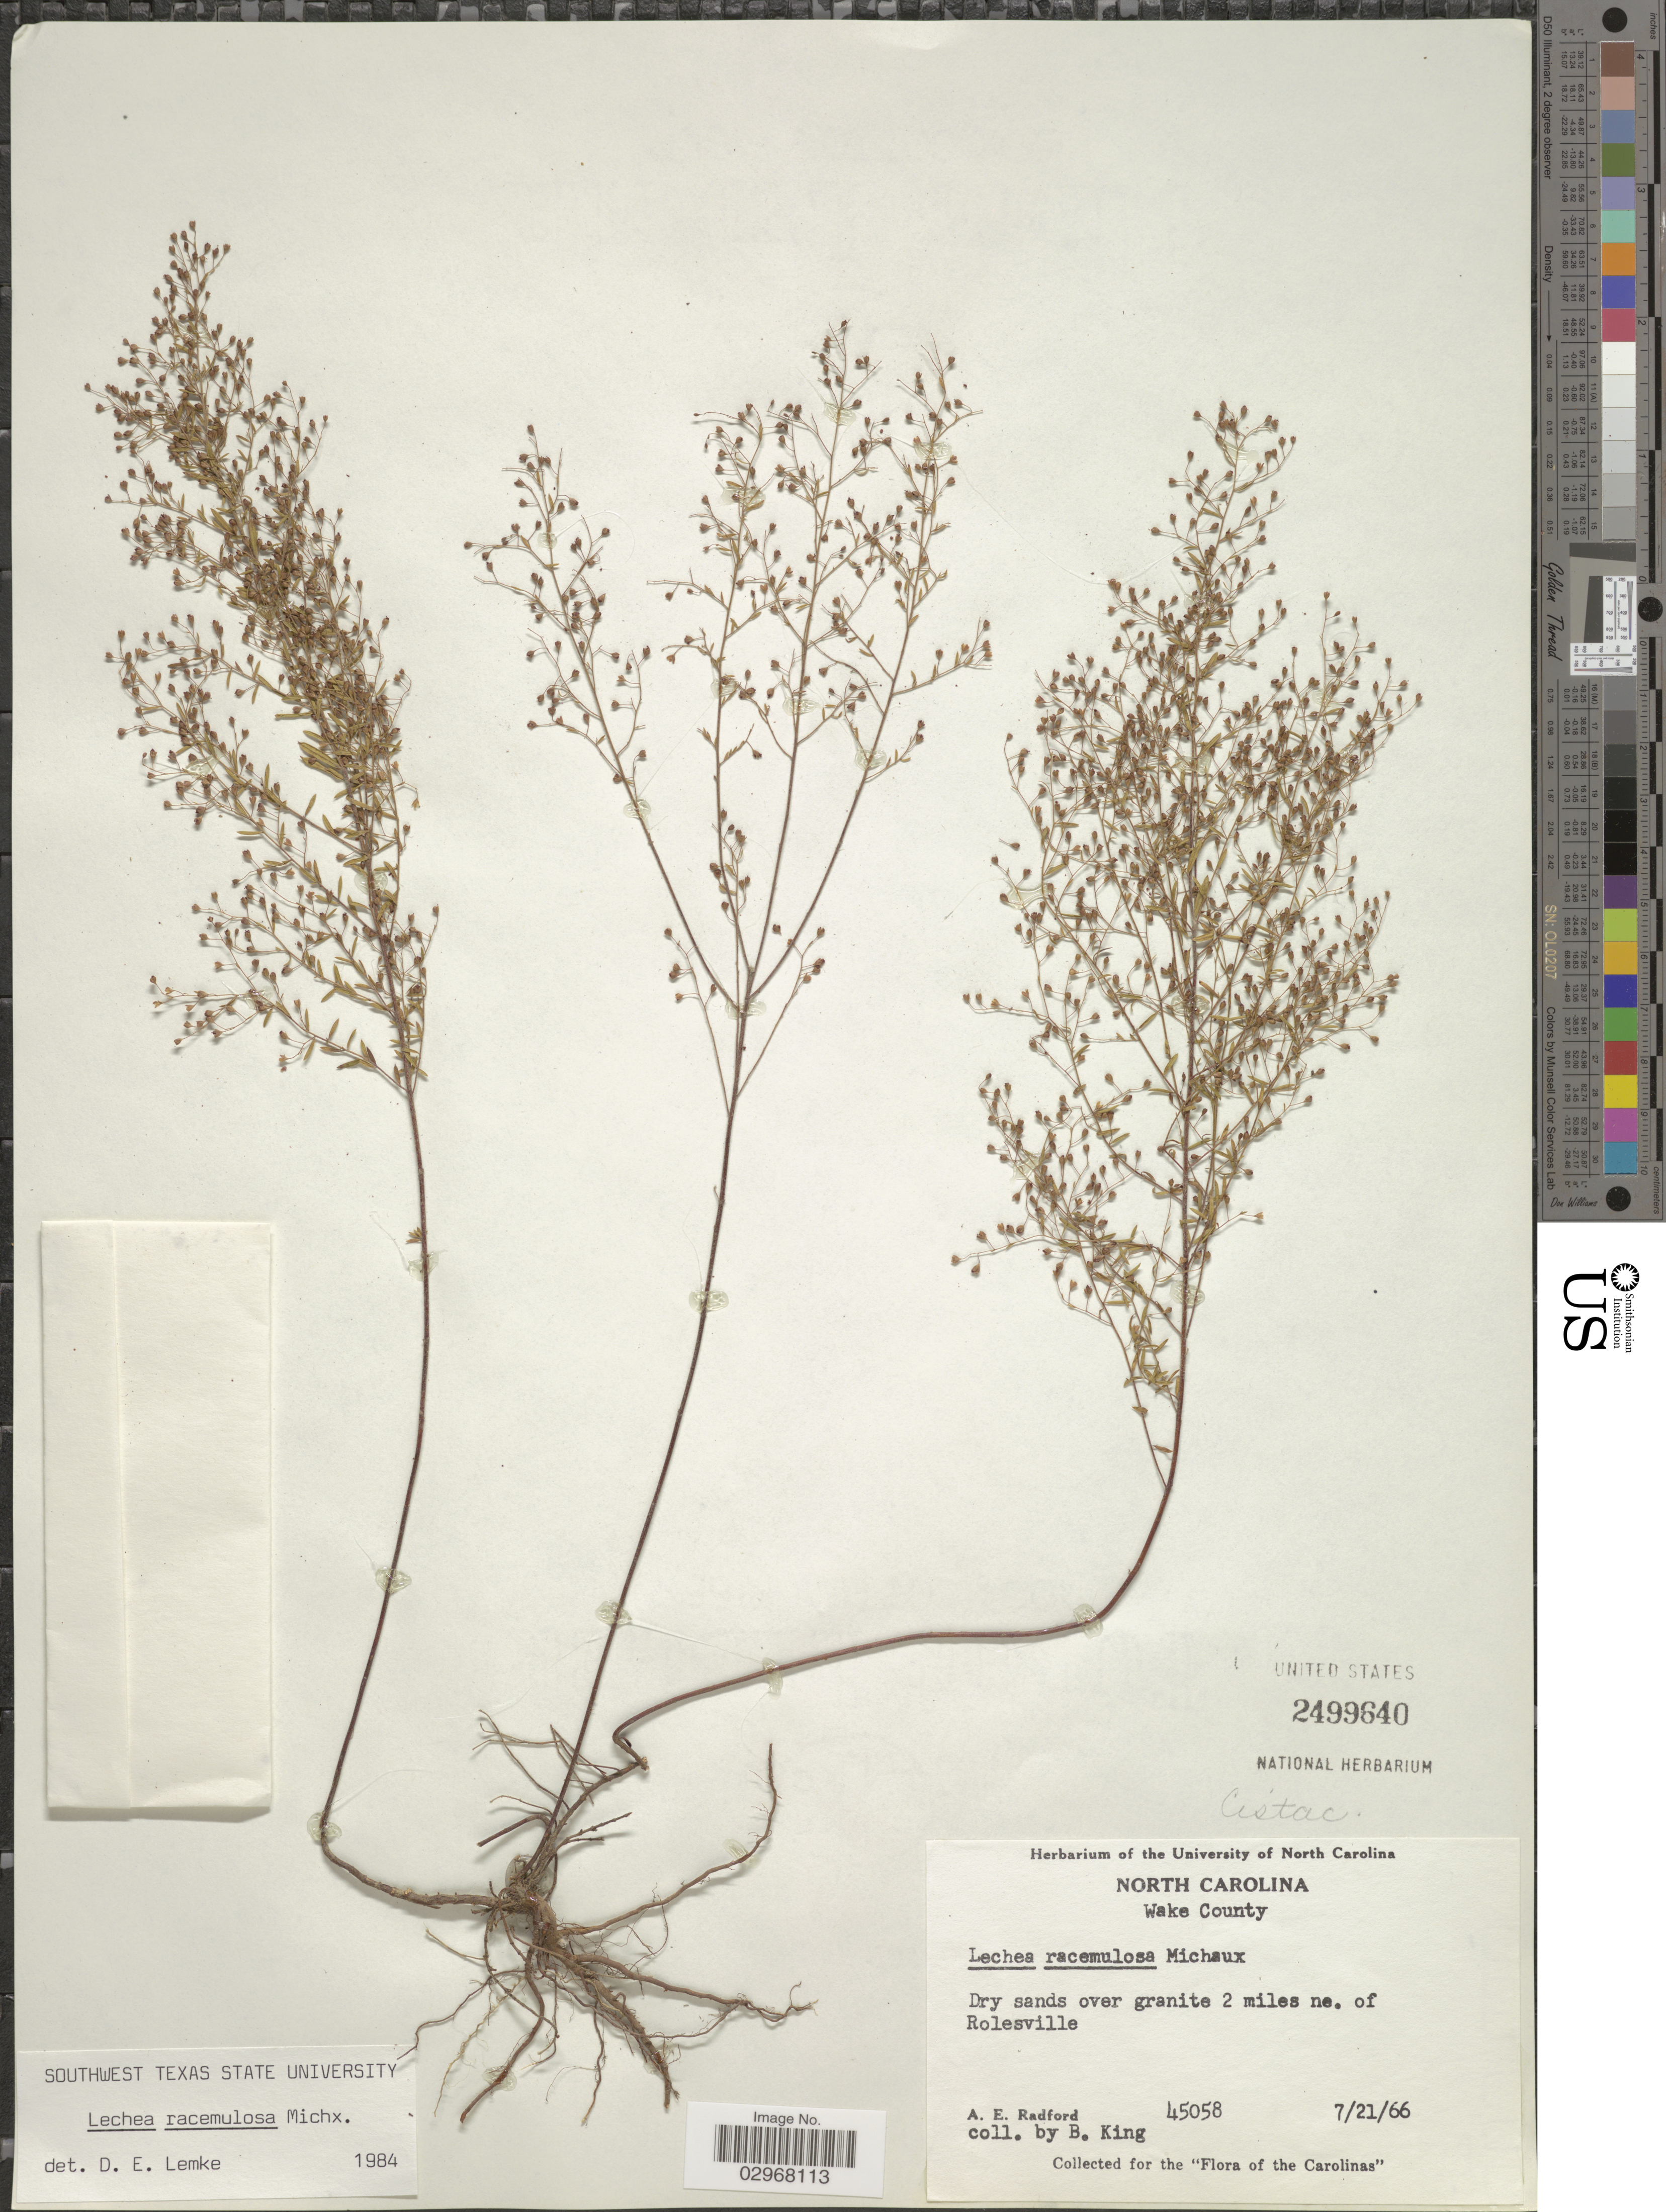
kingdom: Plantae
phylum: Tracheophyta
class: Magnoliopsida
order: Malvales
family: Cistaceae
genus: Lechea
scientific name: Lechea racemulosa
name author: Michx.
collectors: B. King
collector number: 45058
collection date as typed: Transcribed d/m/y: 21/7/66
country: United States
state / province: North Carolina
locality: Wake County. Over granite 2 miles ne. of Rolesville.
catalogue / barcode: US 2499640